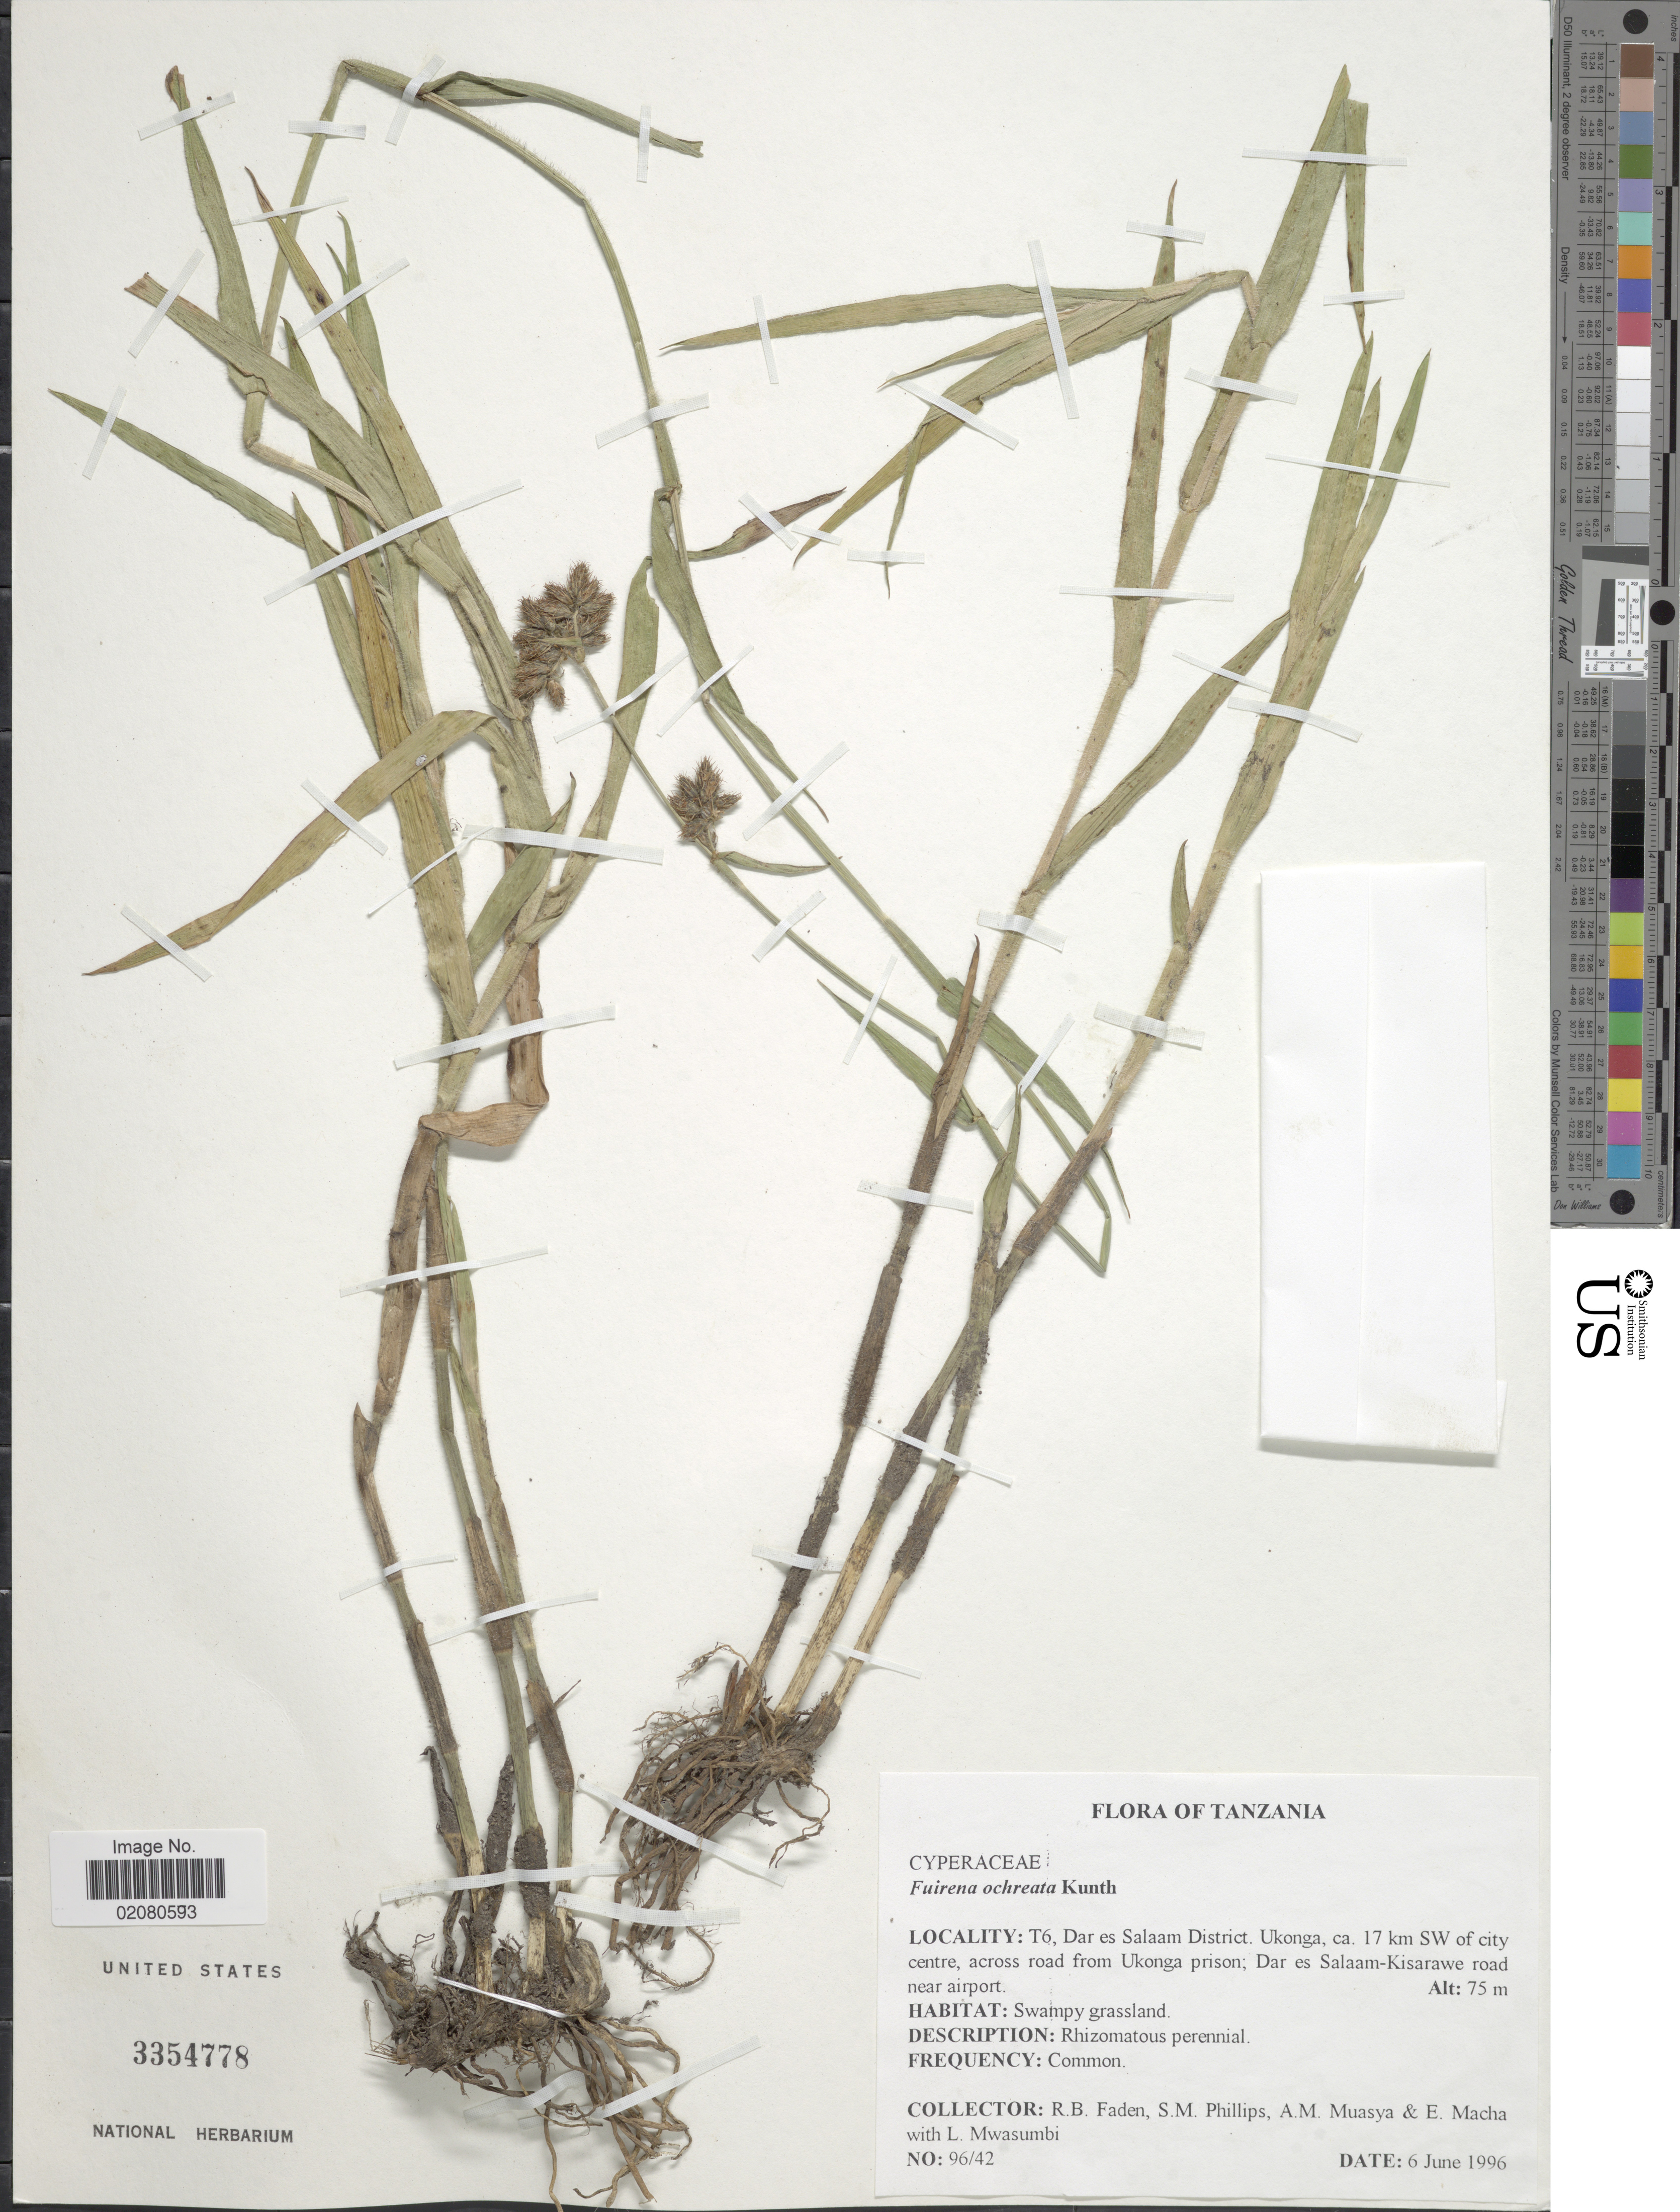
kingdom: Plantae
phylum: Tracheophyta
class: Liliopsida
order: Poales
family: Cyperaceae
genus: Fuirena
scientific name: Fuirena ochreata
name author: Nees ex Kunth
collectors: R. B. Faden, S. M. Phillips, A. Muasya, E. Macha & L. Mwasumbi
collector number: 96/42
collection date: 1996-06-06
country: Tanzania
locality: Tanzania, T6, Dar es Salaam District, Ukonga, ca. 17 km SW of city entre, across road from Ukonga prison, Dar es Salaam-Kisarawe road near airport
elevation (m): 75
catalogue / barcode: US 3354778